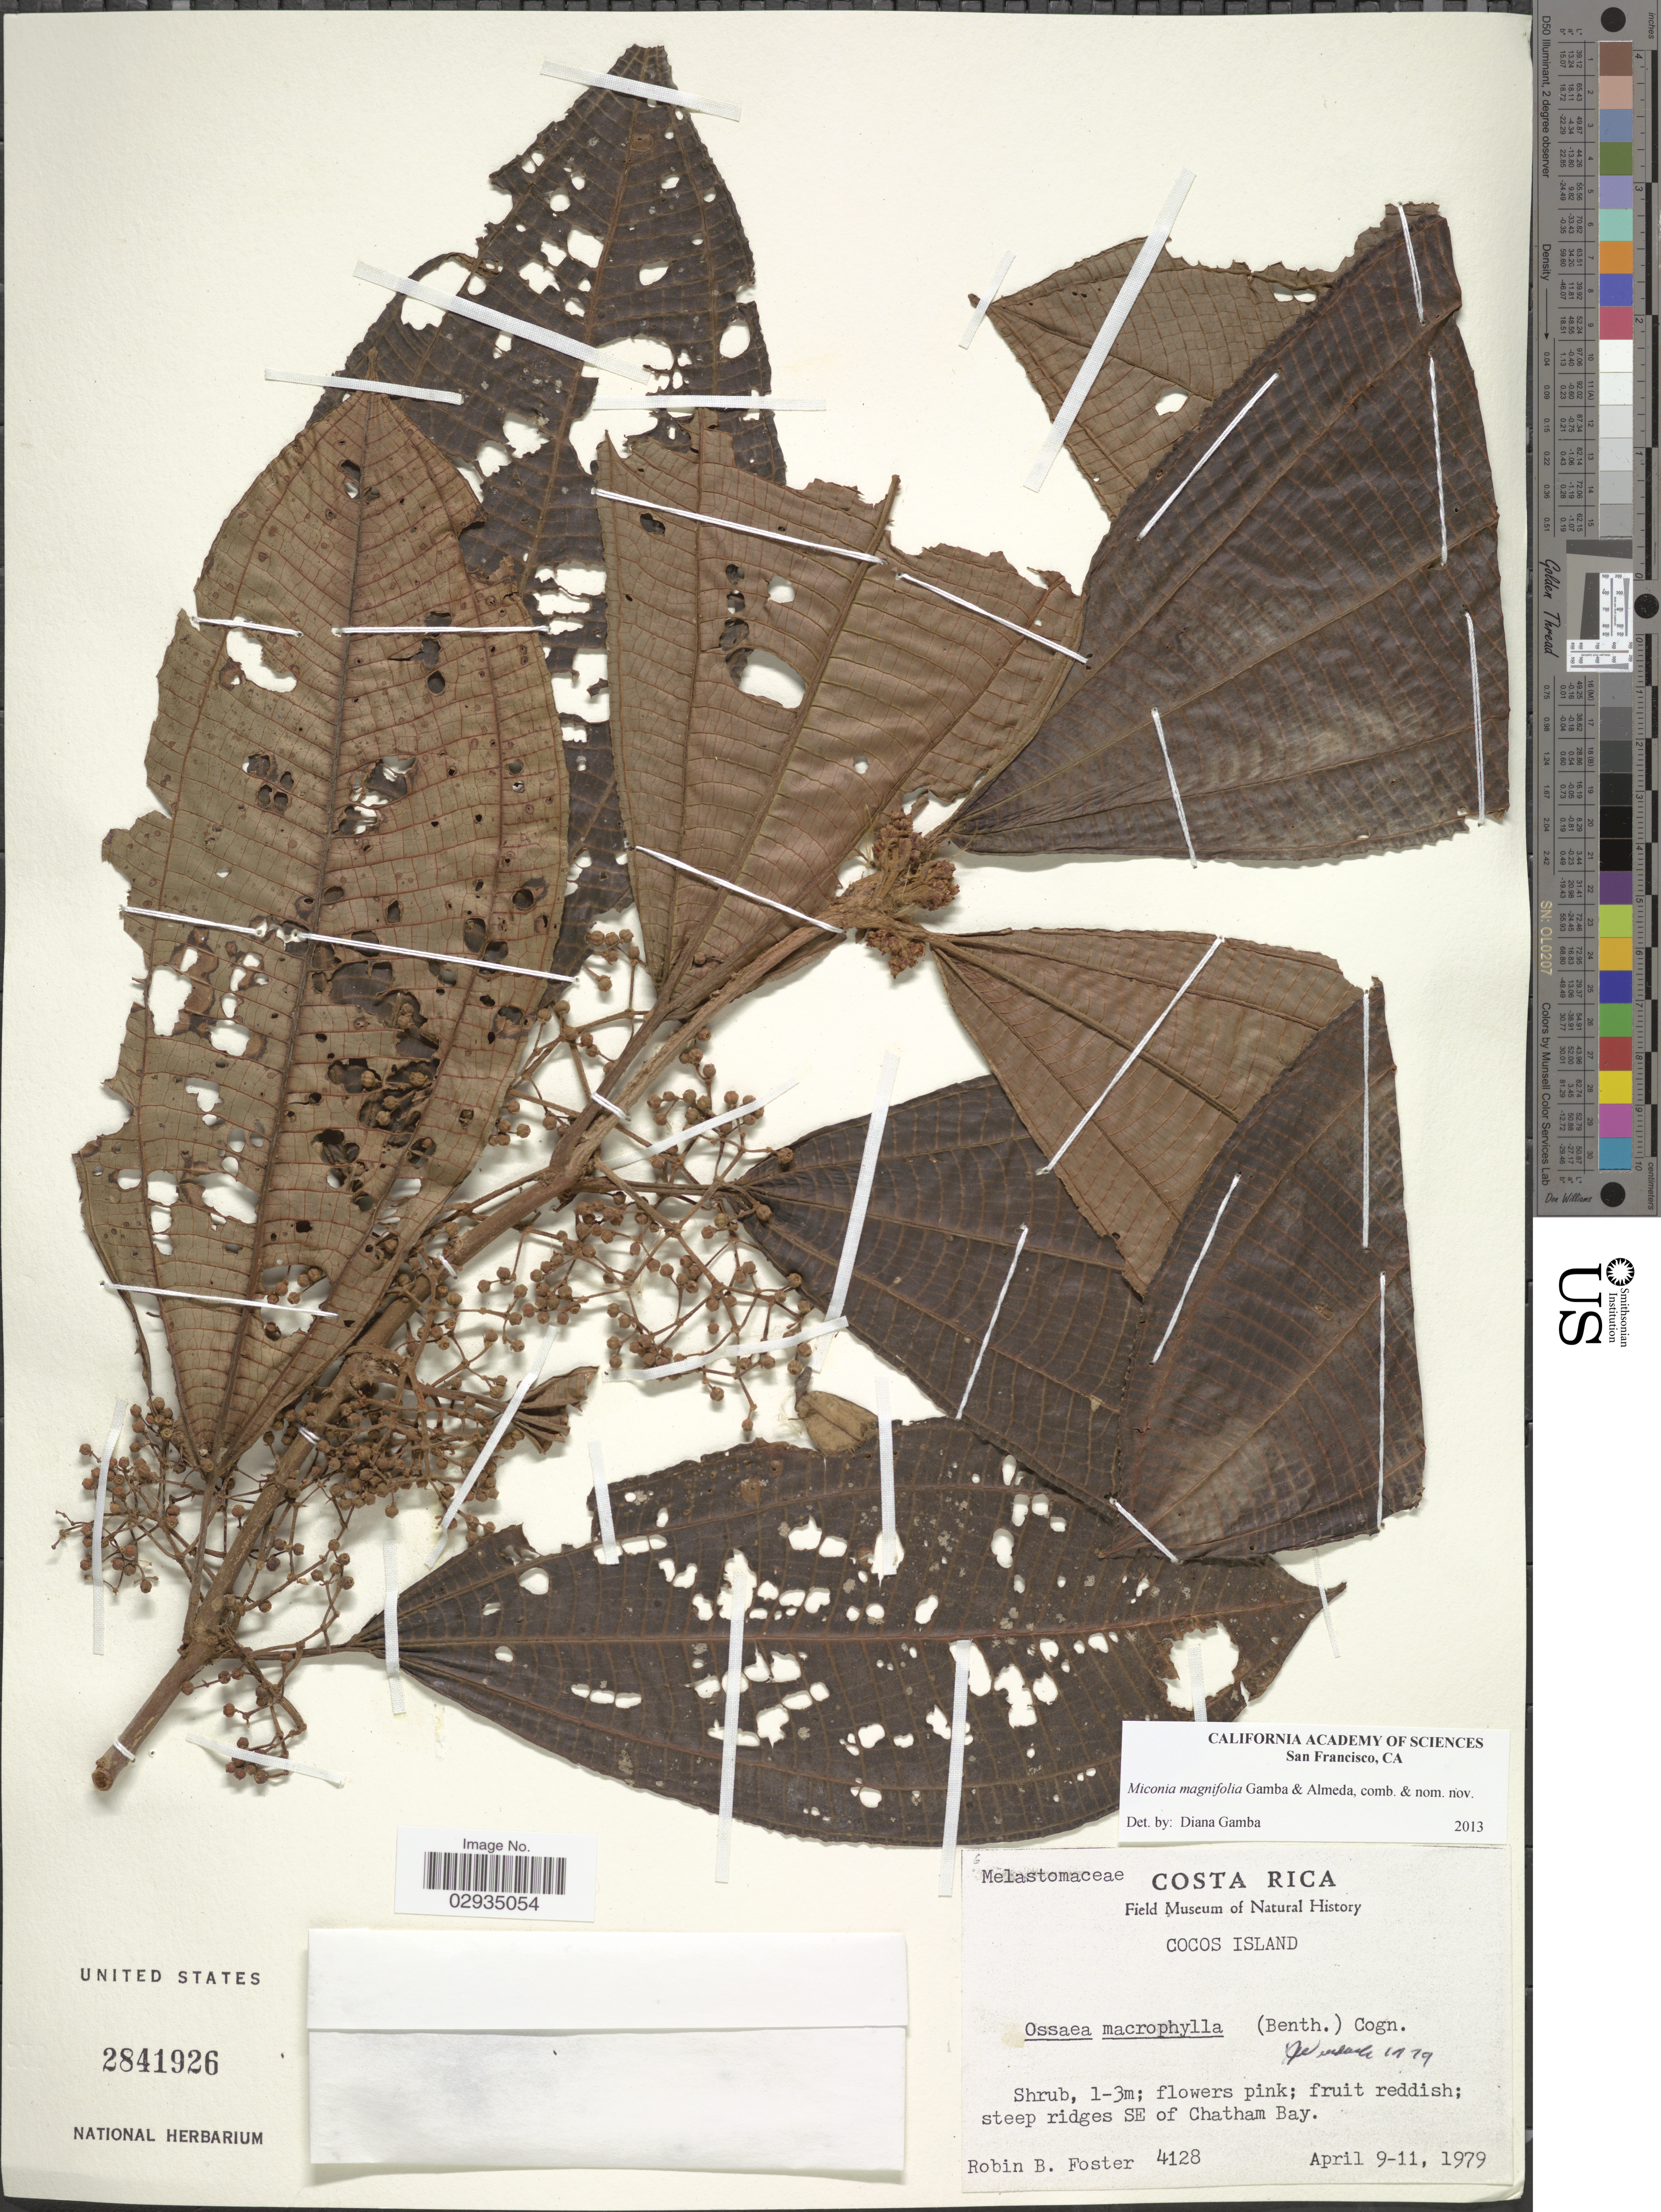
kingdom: Plantae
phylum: Tracheophyta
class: Magnoliopsida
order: Myrtales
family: Melastomataceae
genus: Miconia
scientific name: Miconia magnifolia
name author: Gamba & Almeda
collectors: R. B. Foster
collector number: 4128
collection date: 1979-04-09/1979-04-11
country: Costa Rica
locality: Cocos Island, steep ridges SE of Chatham Bay.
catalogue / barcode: US 2841926